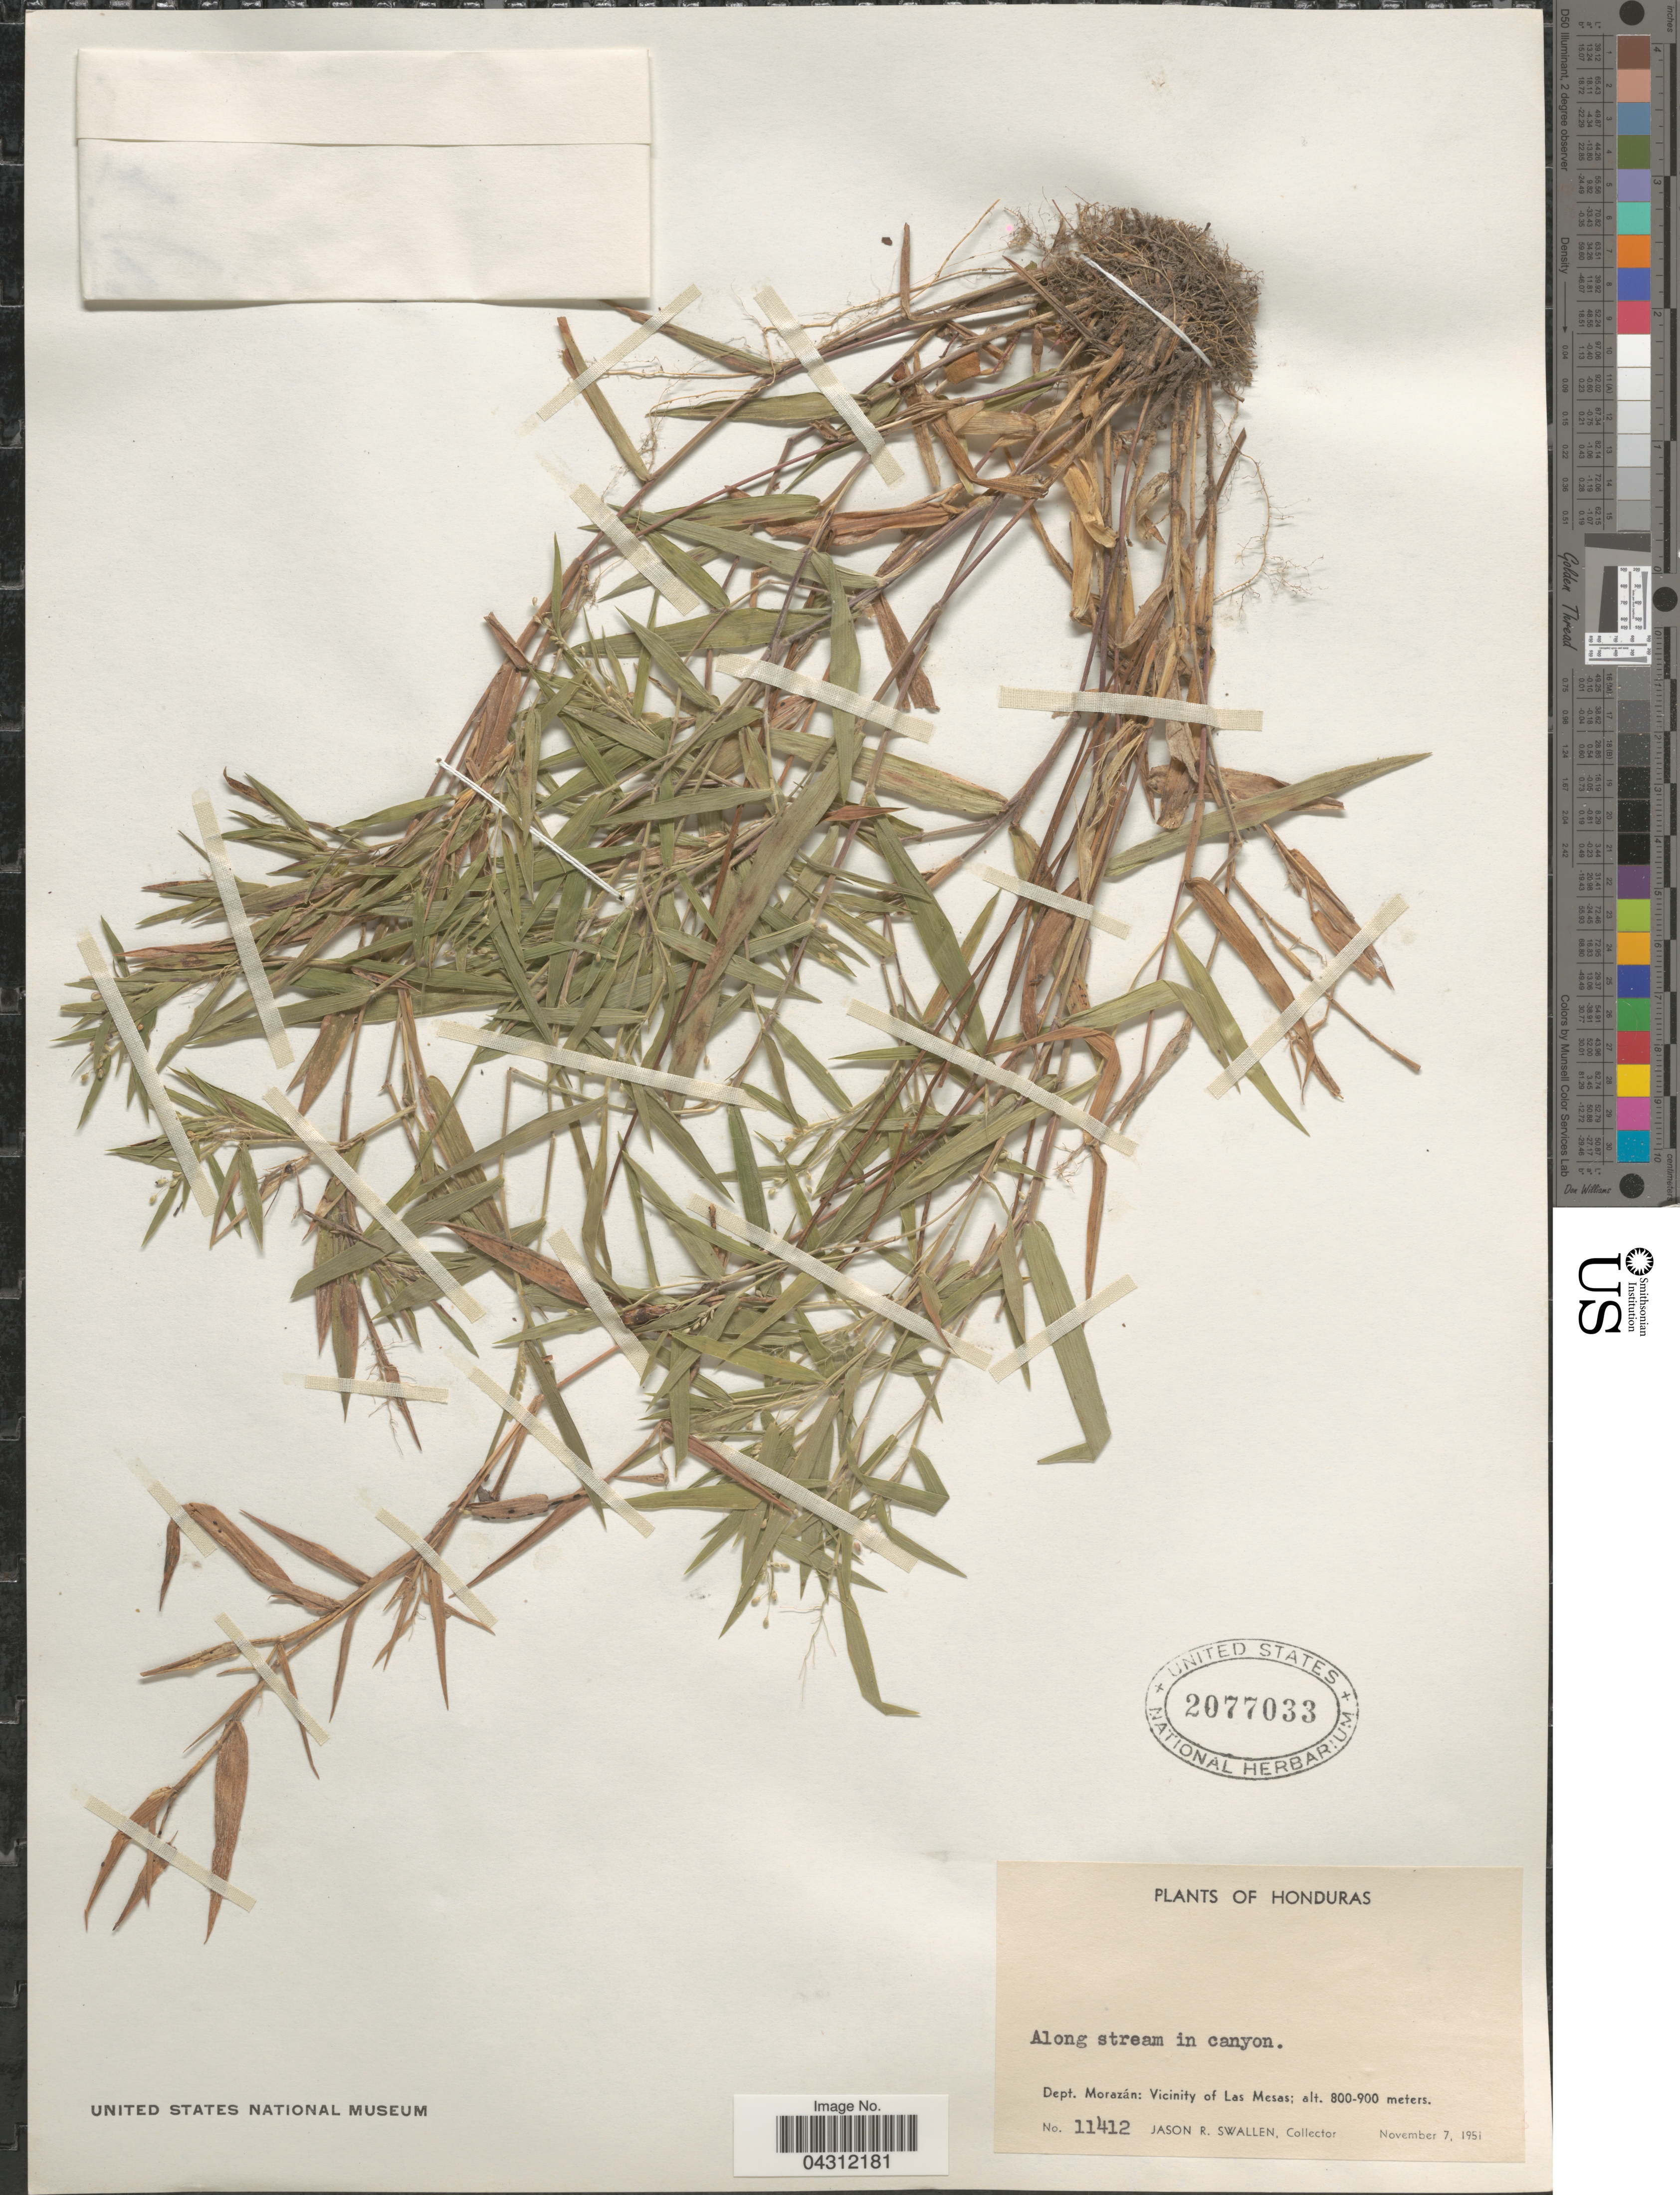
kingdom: Plantae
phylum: Tracheophyta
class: Liliopsida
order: Poales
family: Poaceae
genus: Dichanthelium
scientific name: Dichanthelium acuminatum var. acuminatum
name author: (Sw.) Gould & C.A. Clark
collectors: J. R. Swallen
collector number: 11412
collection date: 1951-11-07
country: Honduras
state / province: Fco. Morazán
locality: Along stream in canyon. Dept. Morazán: Vicinity of Las Mesas.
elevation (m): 800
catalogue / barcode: US 2077033